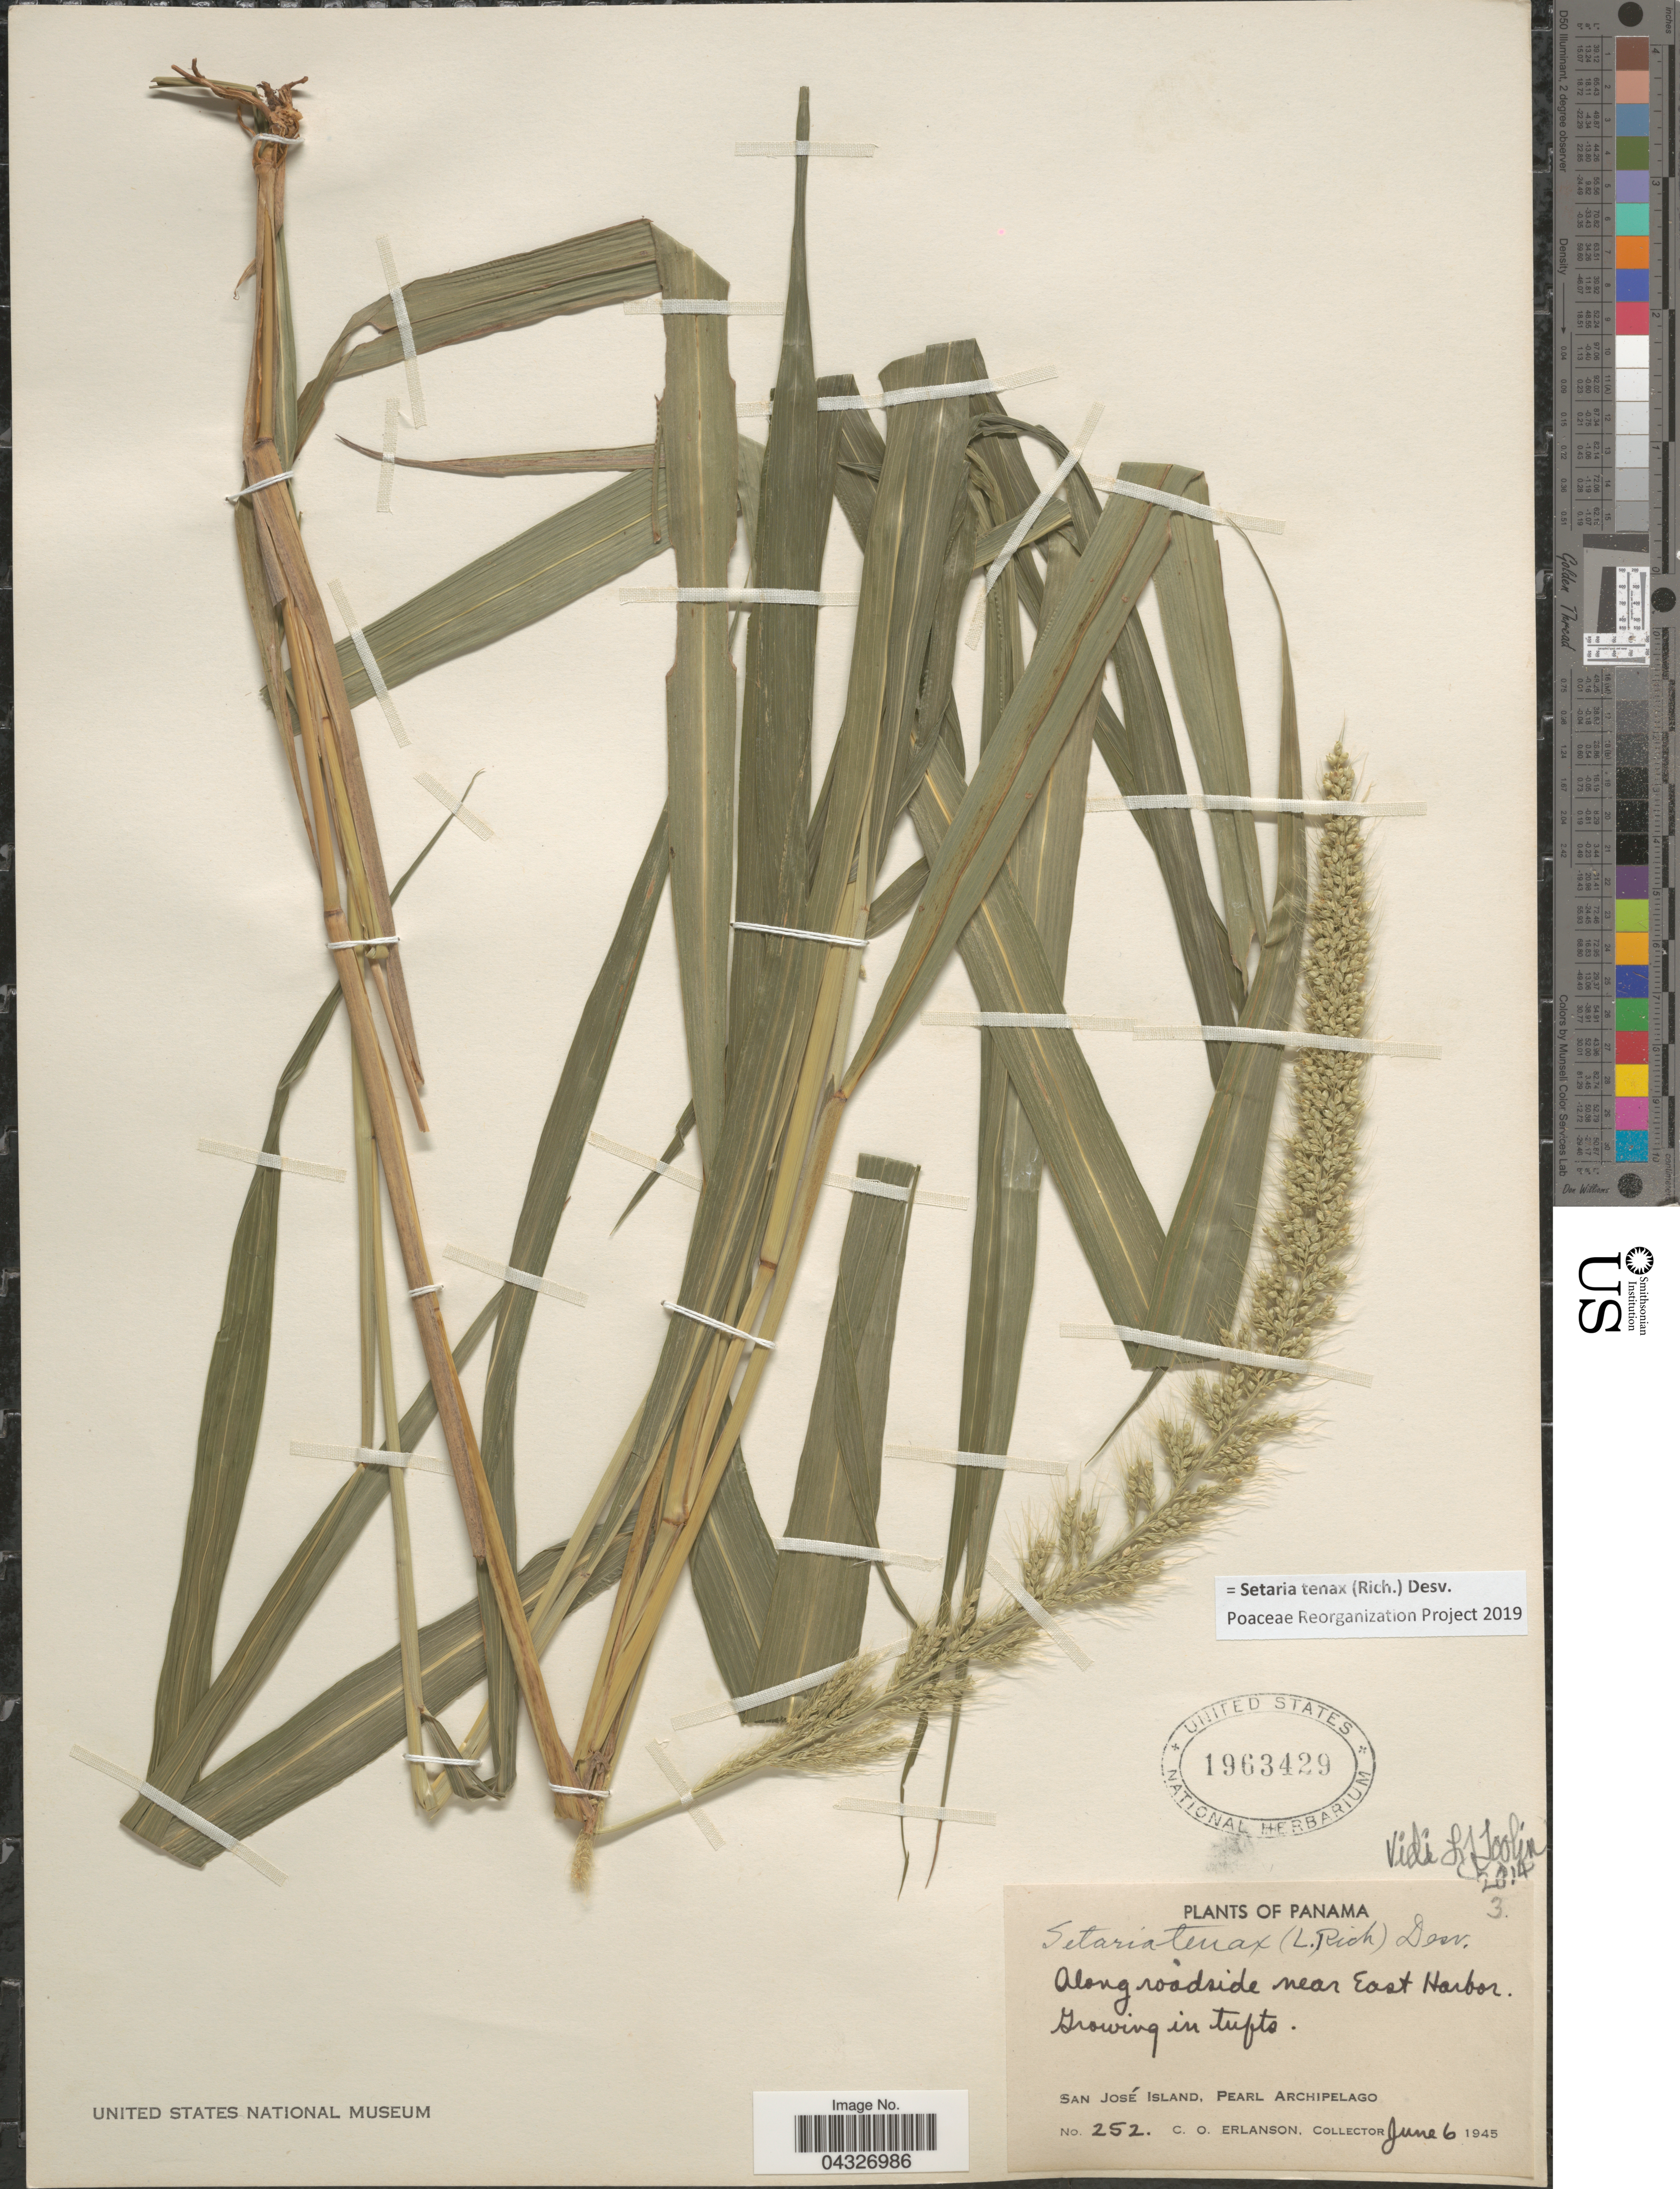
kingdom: Plantae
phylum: Tracheophyta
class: Liliopsida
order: Poales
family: Poaceae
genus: Setaria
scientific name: Setaria tenax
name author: (Rich.) Desv.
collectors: C. O. Erlanson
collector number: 252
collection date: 1945-06-06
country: Panama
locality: San José Island, Pearl Archipelago.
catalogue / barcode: US 1963429